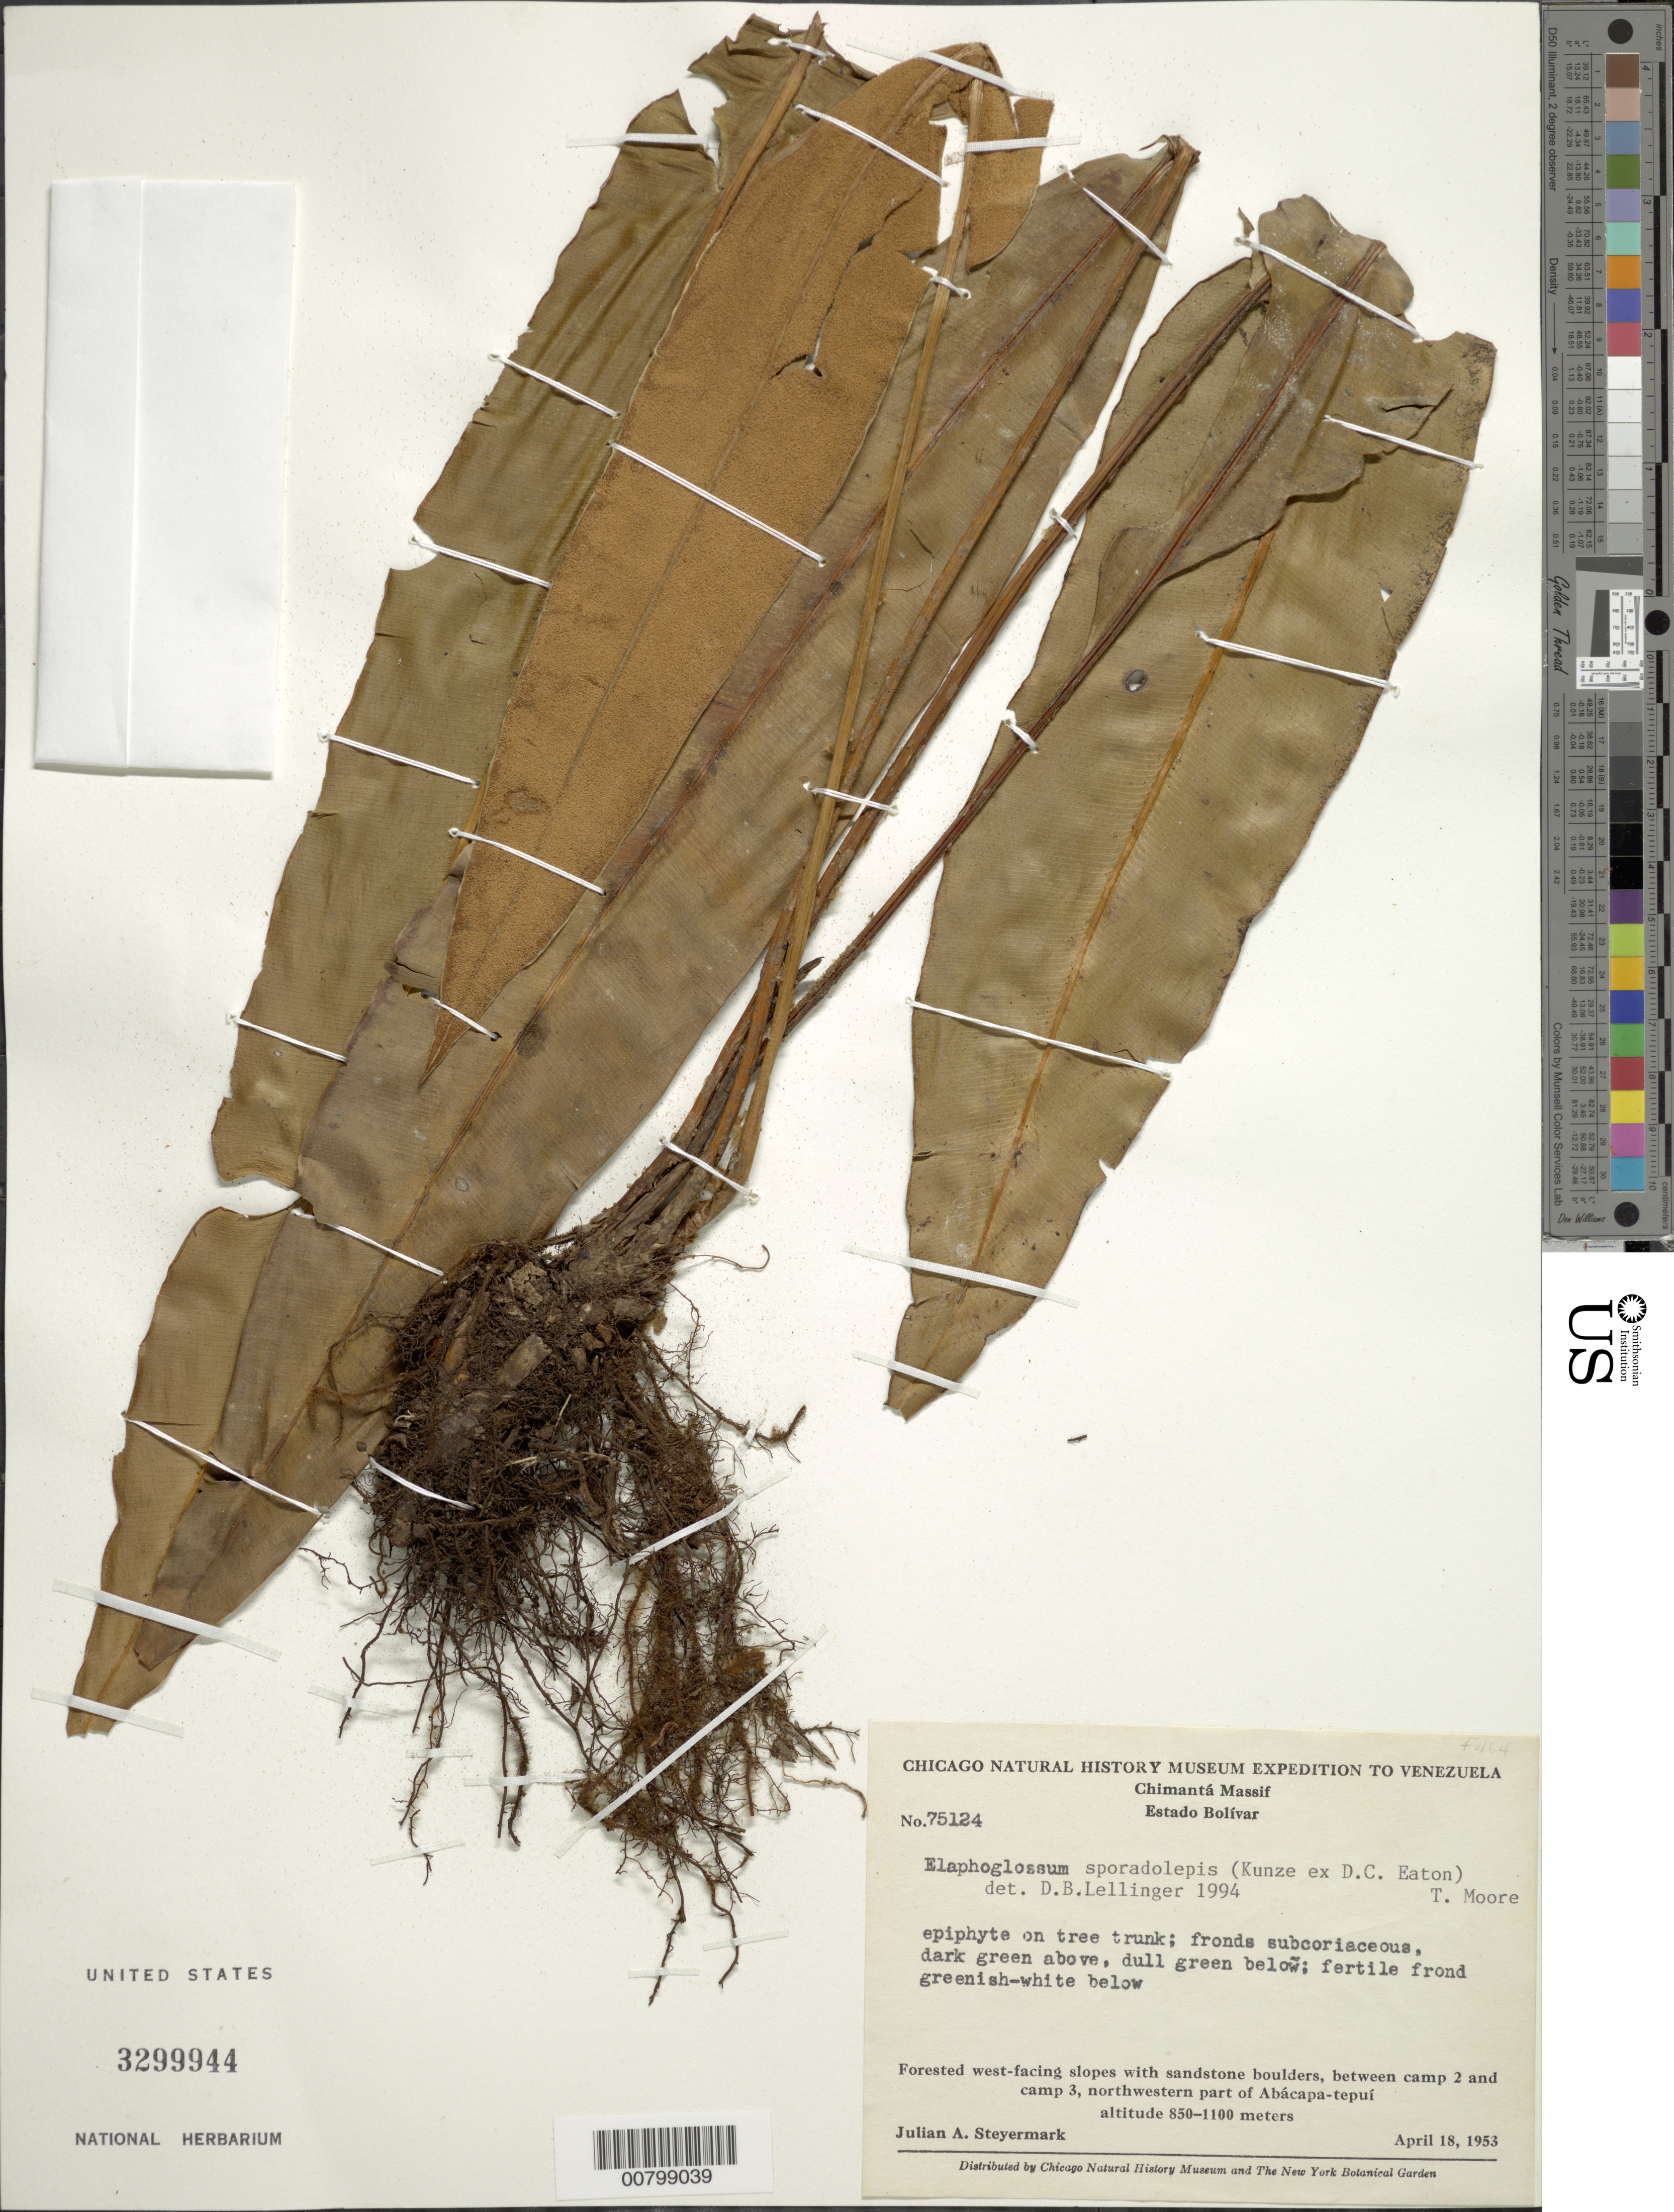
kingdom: Plantae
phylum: Tracheophyta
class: Polypodiopsida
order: Polypodiales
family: Dryopteridaceae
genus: Elaphoglossum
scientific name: Elaphoglossum sporadolepis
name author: (Kunze ex Kuhn) T. Moore ex C. Chr.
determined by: Lellinger, David B., (BOT), Smithsonian Institution - National Museum of Natural History (UNITED STATES)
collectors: J. Steyermark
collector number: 75124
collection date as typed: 18-Apr-53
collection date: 1953-04-18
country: Venezuela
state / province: Bolívar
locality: Chimantá Massif, between camp 2 and camp 3, NW part of Abácapa-tepuí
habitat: Forested W-facing slopes with sandstone boulders, on tree trunk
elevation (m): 850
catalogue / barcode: US 3299944